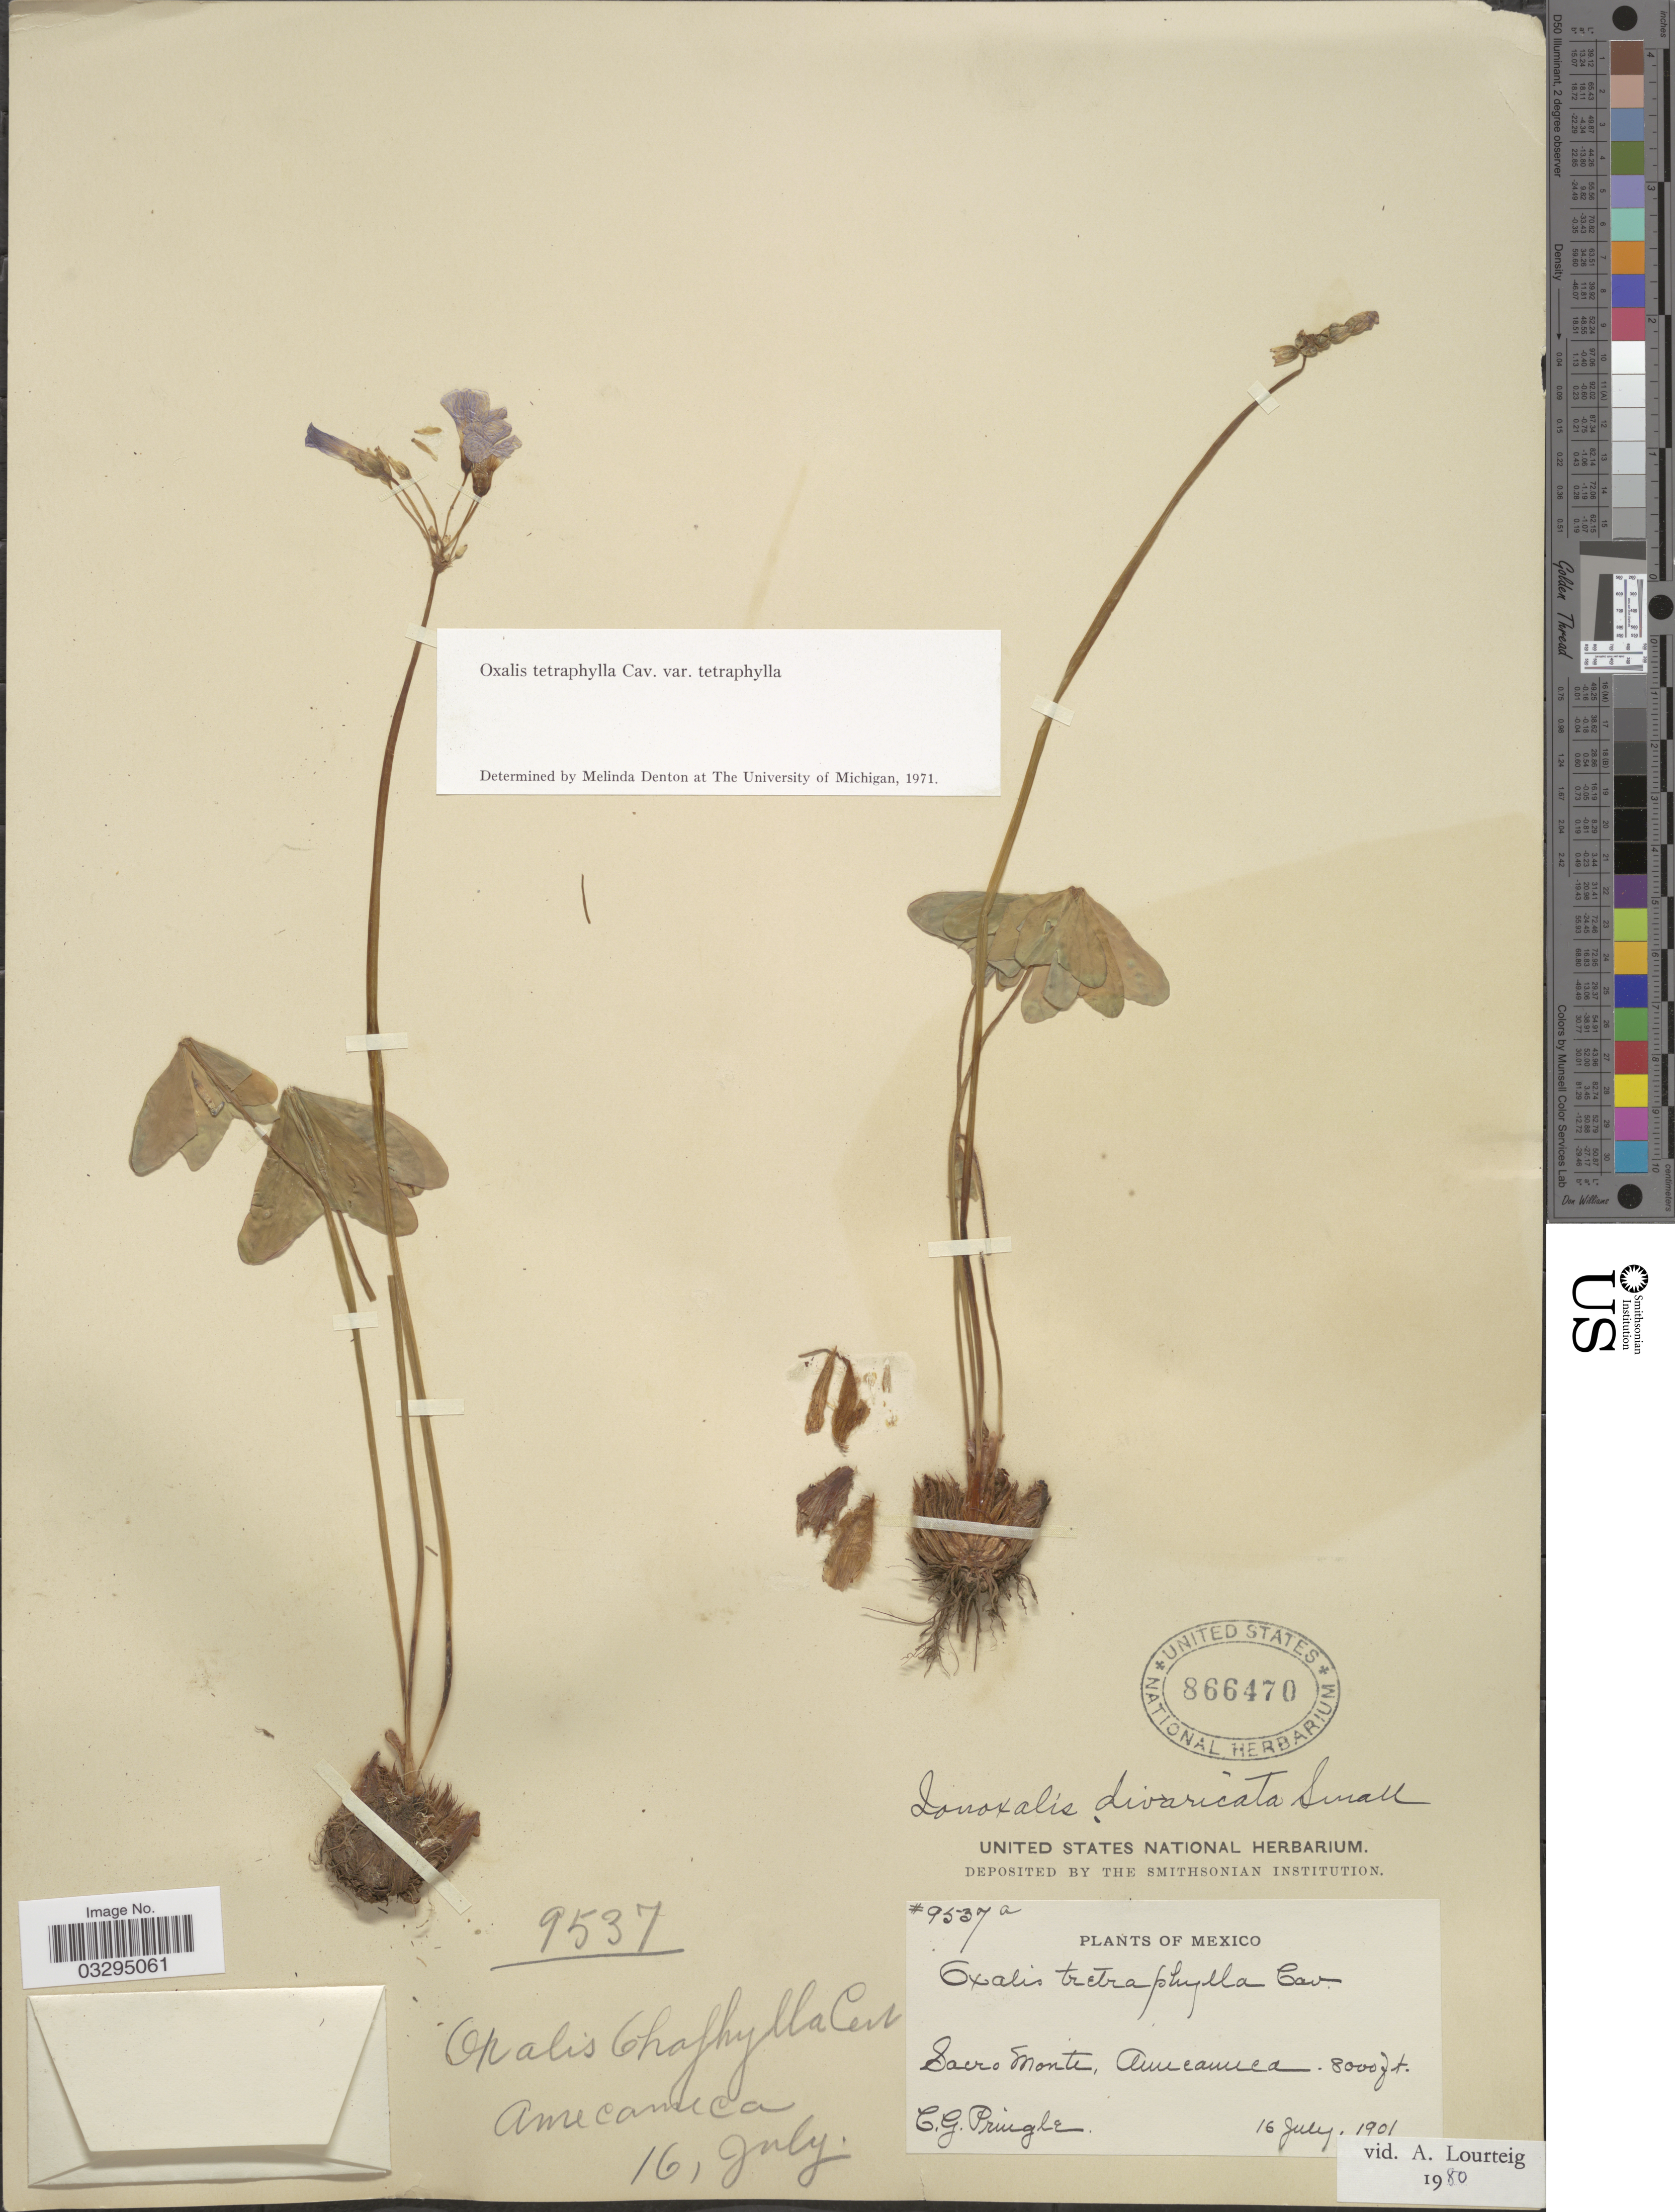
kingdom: Plantae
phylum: Tracheophyta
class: Magnoliopsida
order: Oxalidales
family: Oxalidaceae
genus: Oxalis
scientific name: Oxalis tetraphylla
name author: Cav.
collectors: C. G. Pringle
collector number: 9537a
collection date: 1901-07-16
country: Mexico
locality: Sacro Monte, Amecameca.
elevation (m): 2438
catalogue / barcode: US 866470